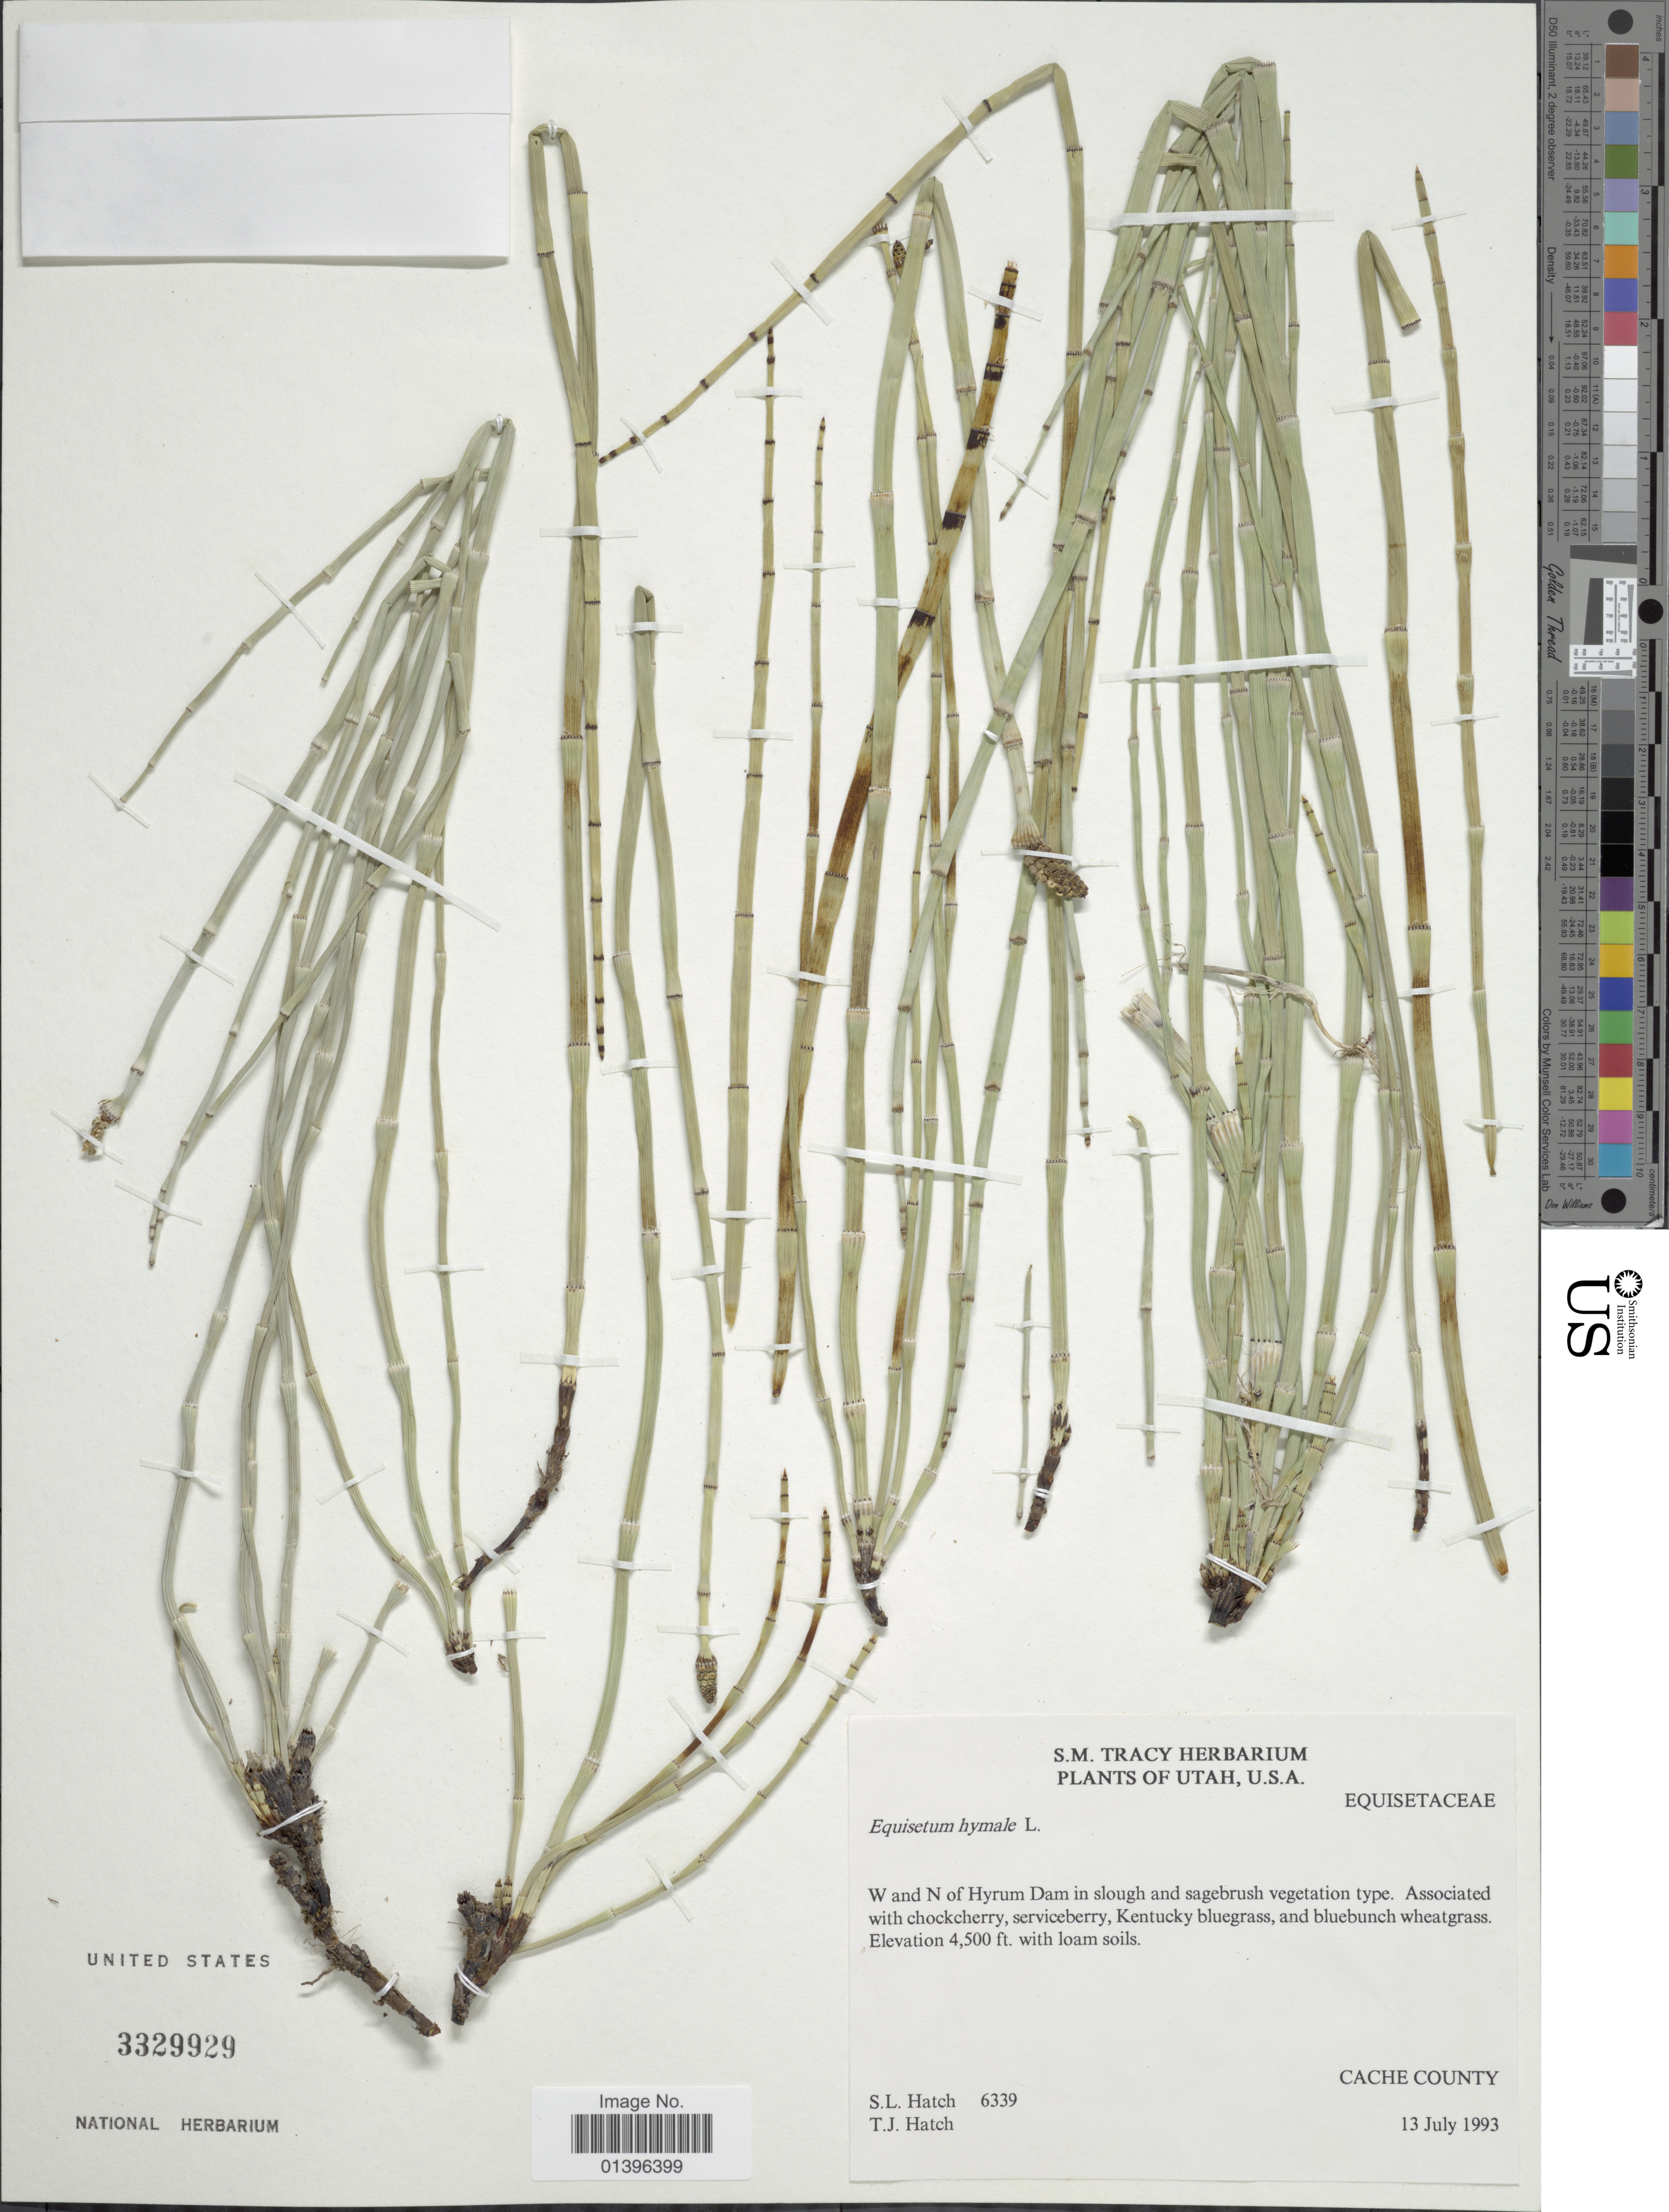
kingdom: Plantae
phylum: Tracheophyta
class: Polypodiopsida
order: Equisetales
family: Equisetaceae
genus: Equisetum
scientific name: Equisetum hyemale var. affine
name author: (Engelm.) A.A. Eaton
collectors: S. Hatch & T. Hatch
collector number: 6339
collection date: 1993-07-13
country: United States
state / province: Utah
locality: W and N of Hyrum DamCache County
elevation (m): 1372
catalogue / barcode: US 3329929